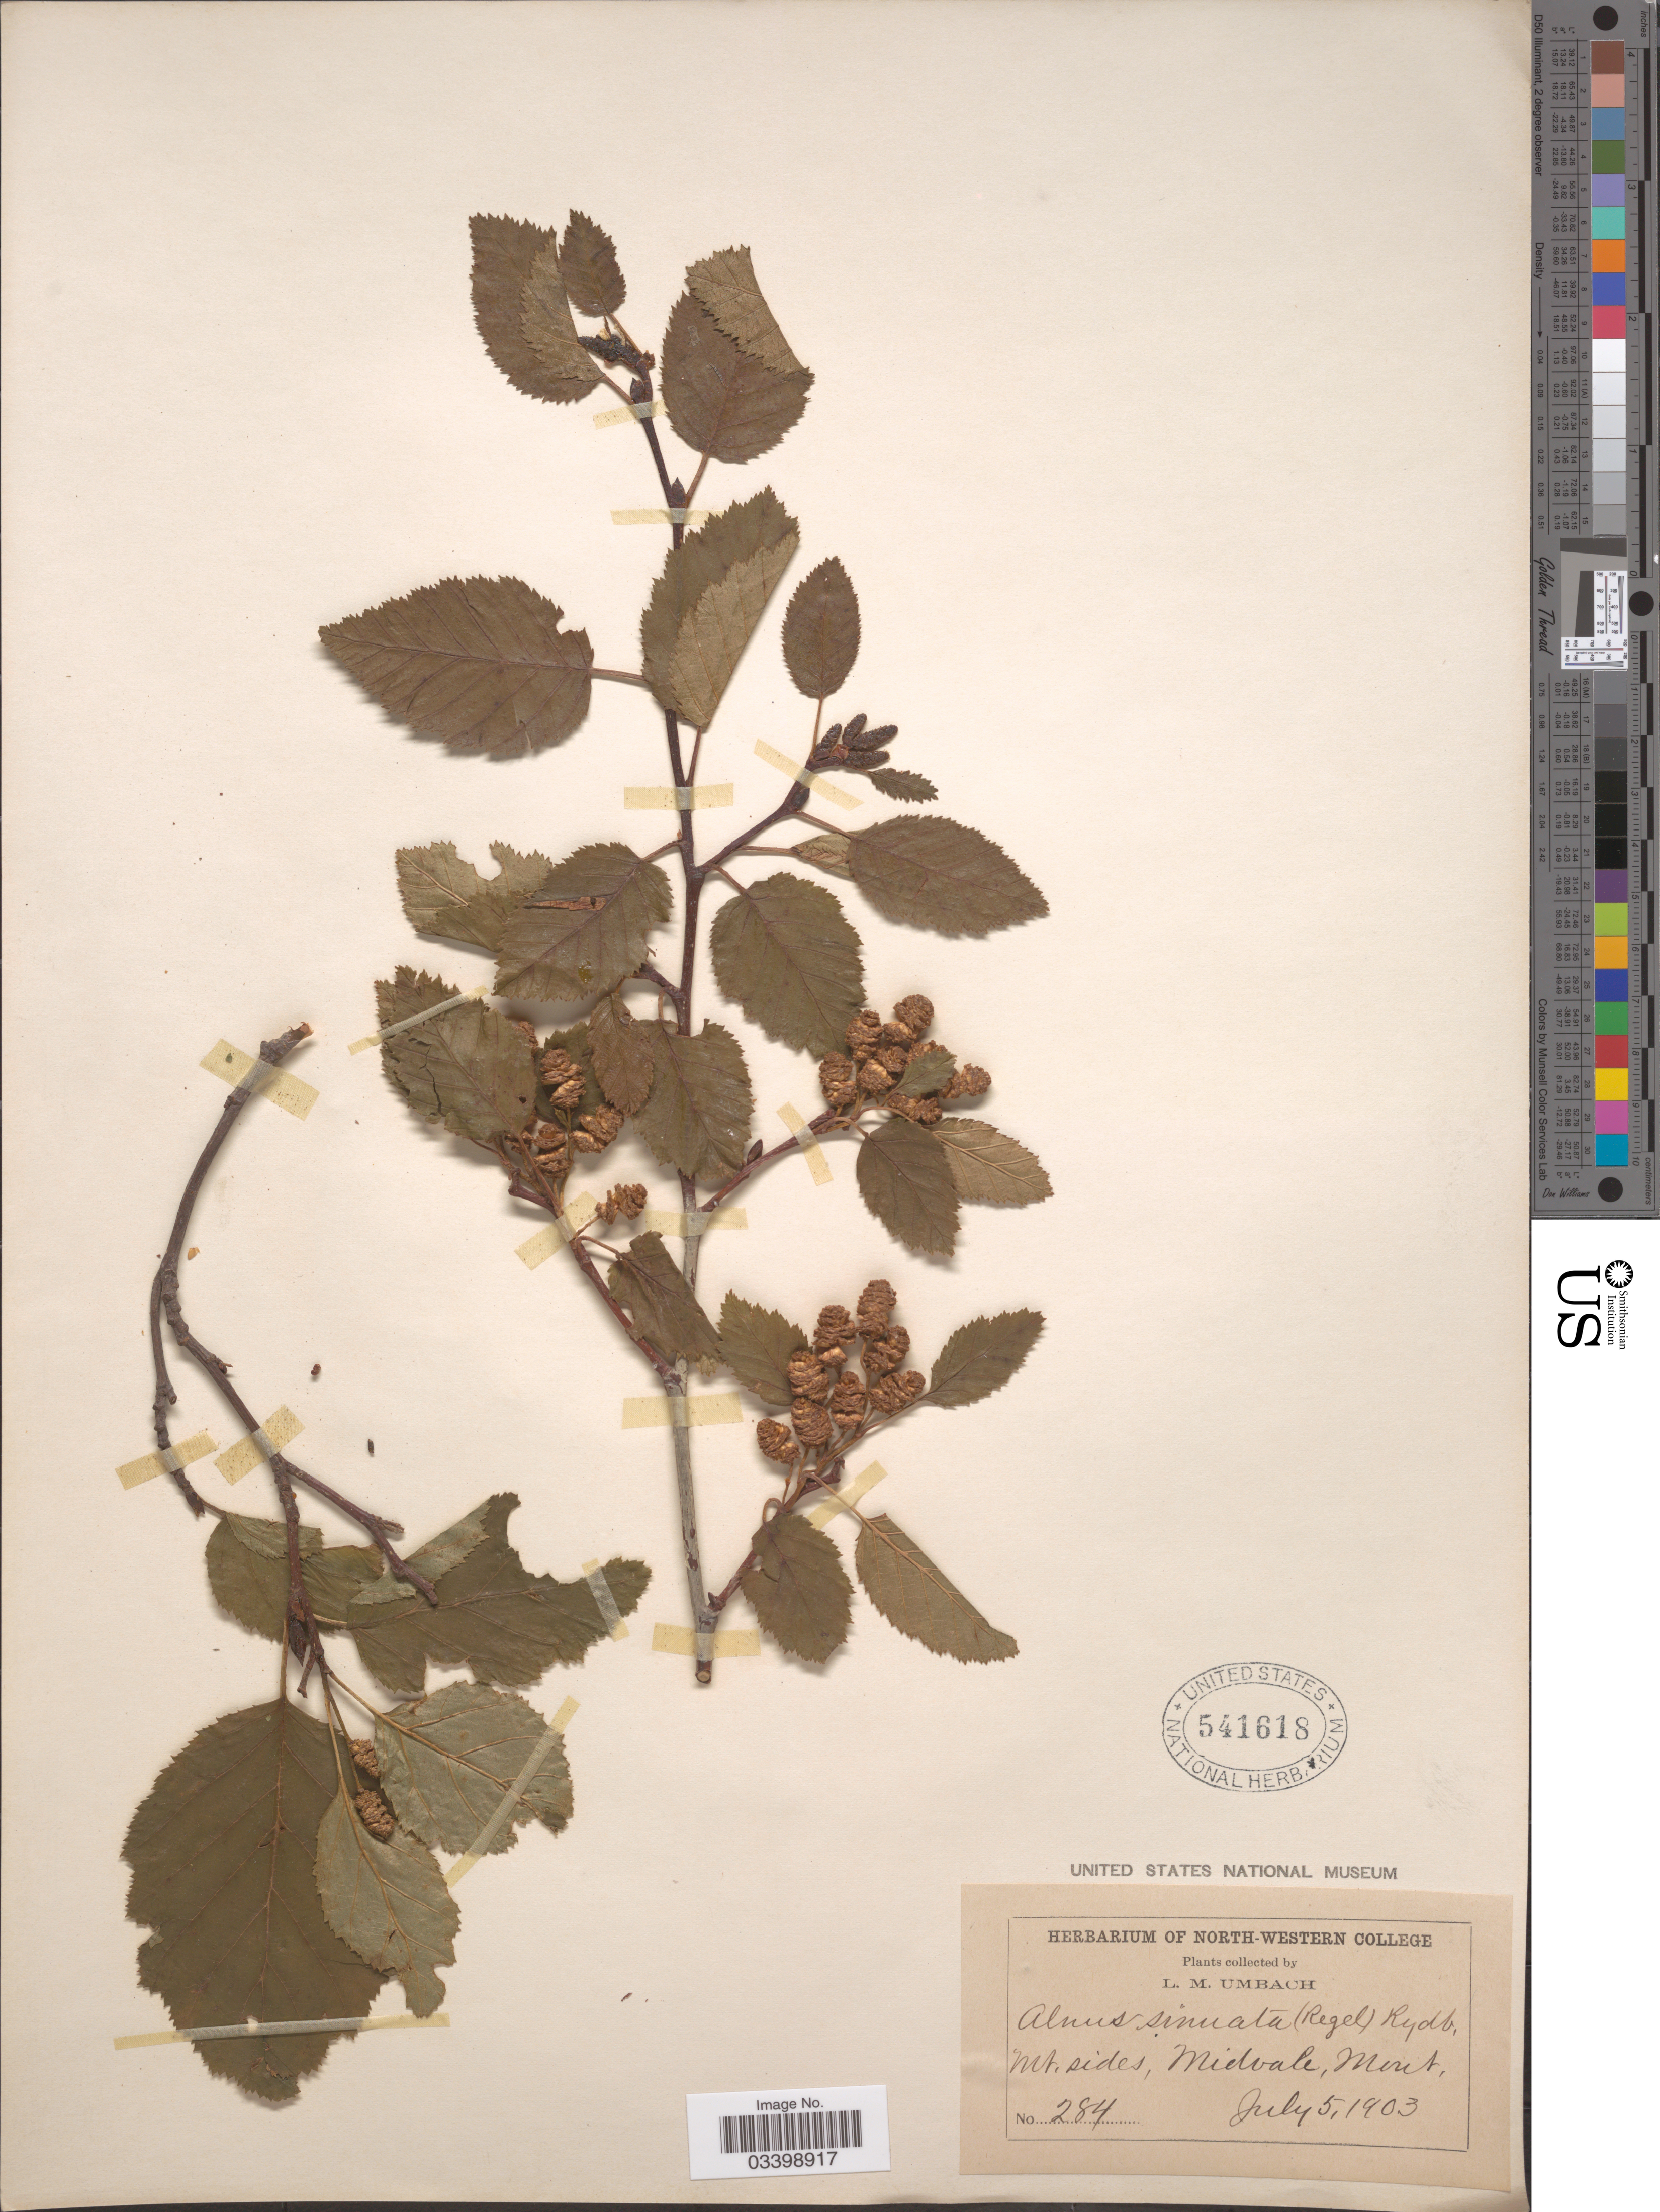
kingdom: Plantae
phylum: Tracheophyta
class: Magnoliopsida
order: Fagales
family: Betulaceae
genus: Alnus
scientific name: Alnus viridis subsp. sinuata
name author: Regel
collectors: L. M. Umbach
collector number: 284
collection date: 1903-07-05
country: United States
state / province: Montana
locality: Mt. sides, Midvale.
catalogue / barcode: US 541618